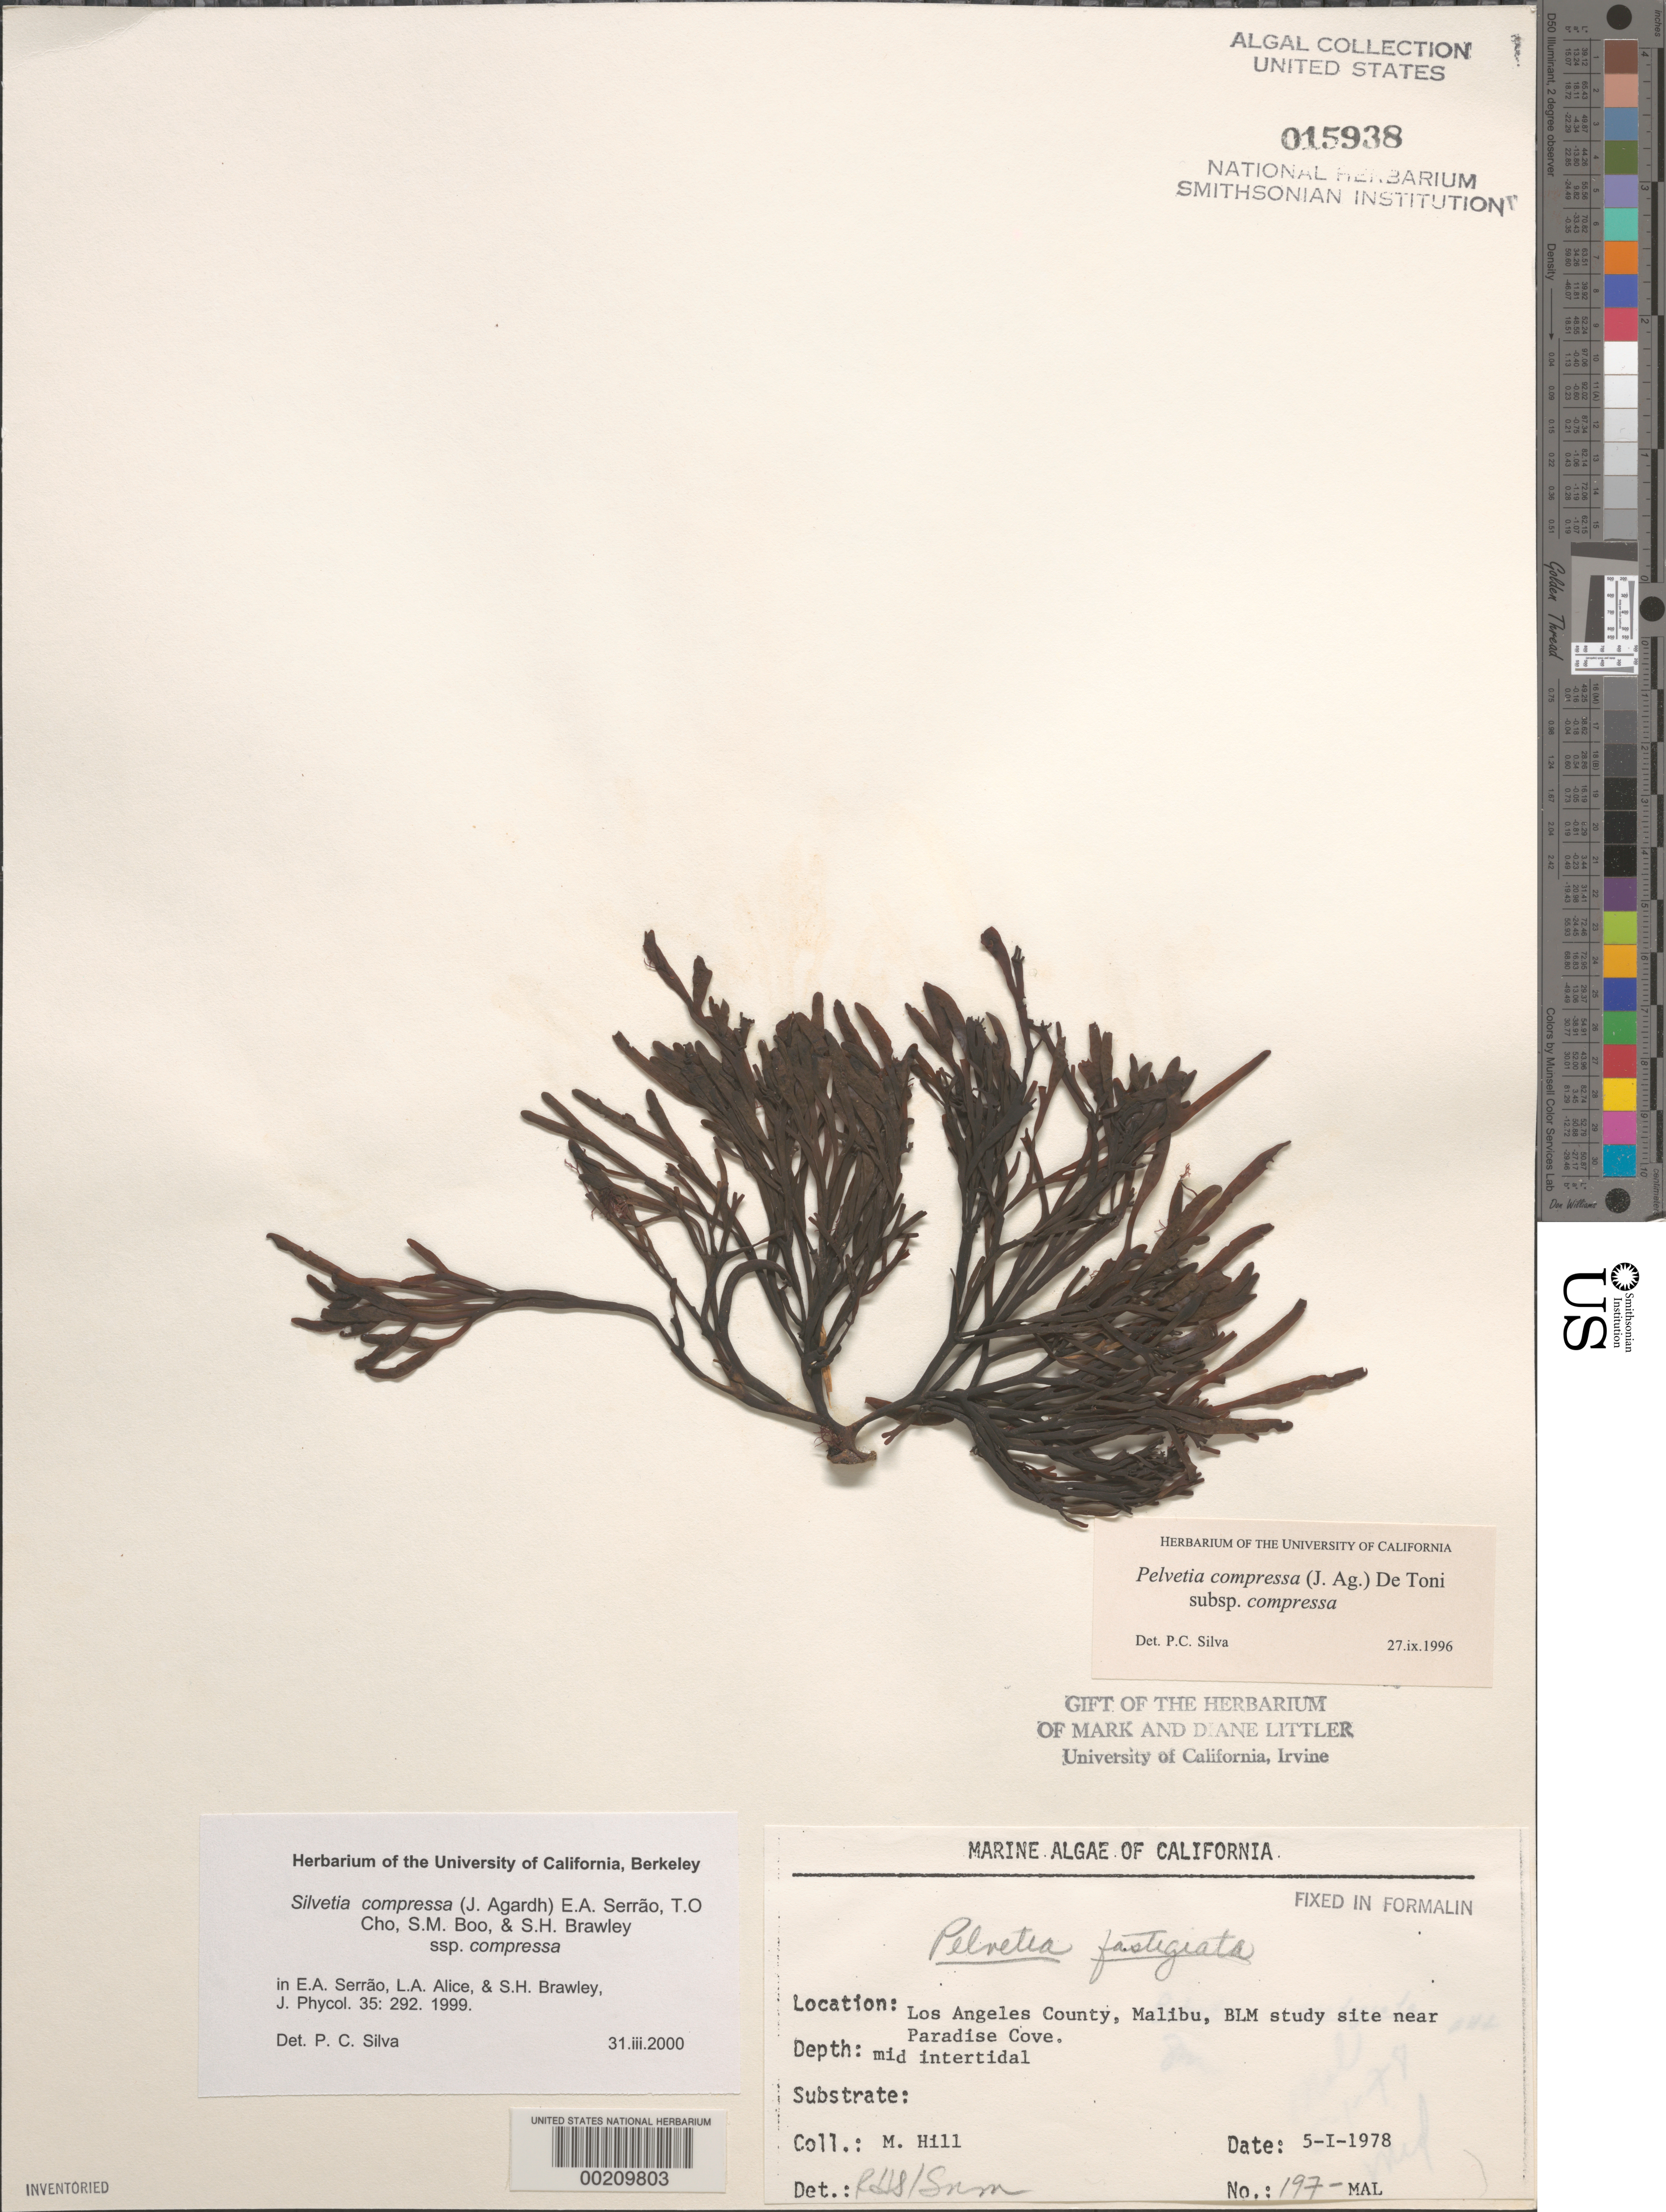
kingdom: Chromista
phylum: Ochrophyta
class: Phaeophyceae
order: Fucales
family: Fucaceae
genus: Silvetia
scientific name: Silvetia compressa subsp. compressa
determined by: Silva, P. C.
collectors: M. Hill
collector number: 197-MAL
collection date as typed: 05 Jan 1978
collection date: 1978-01-05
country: United States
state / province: California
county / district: Los Angeles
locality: Malibu near Paradise Cove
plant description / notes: BLM-SOCALBIGHT Rocky Intertidal Survey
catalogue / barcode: US 15938